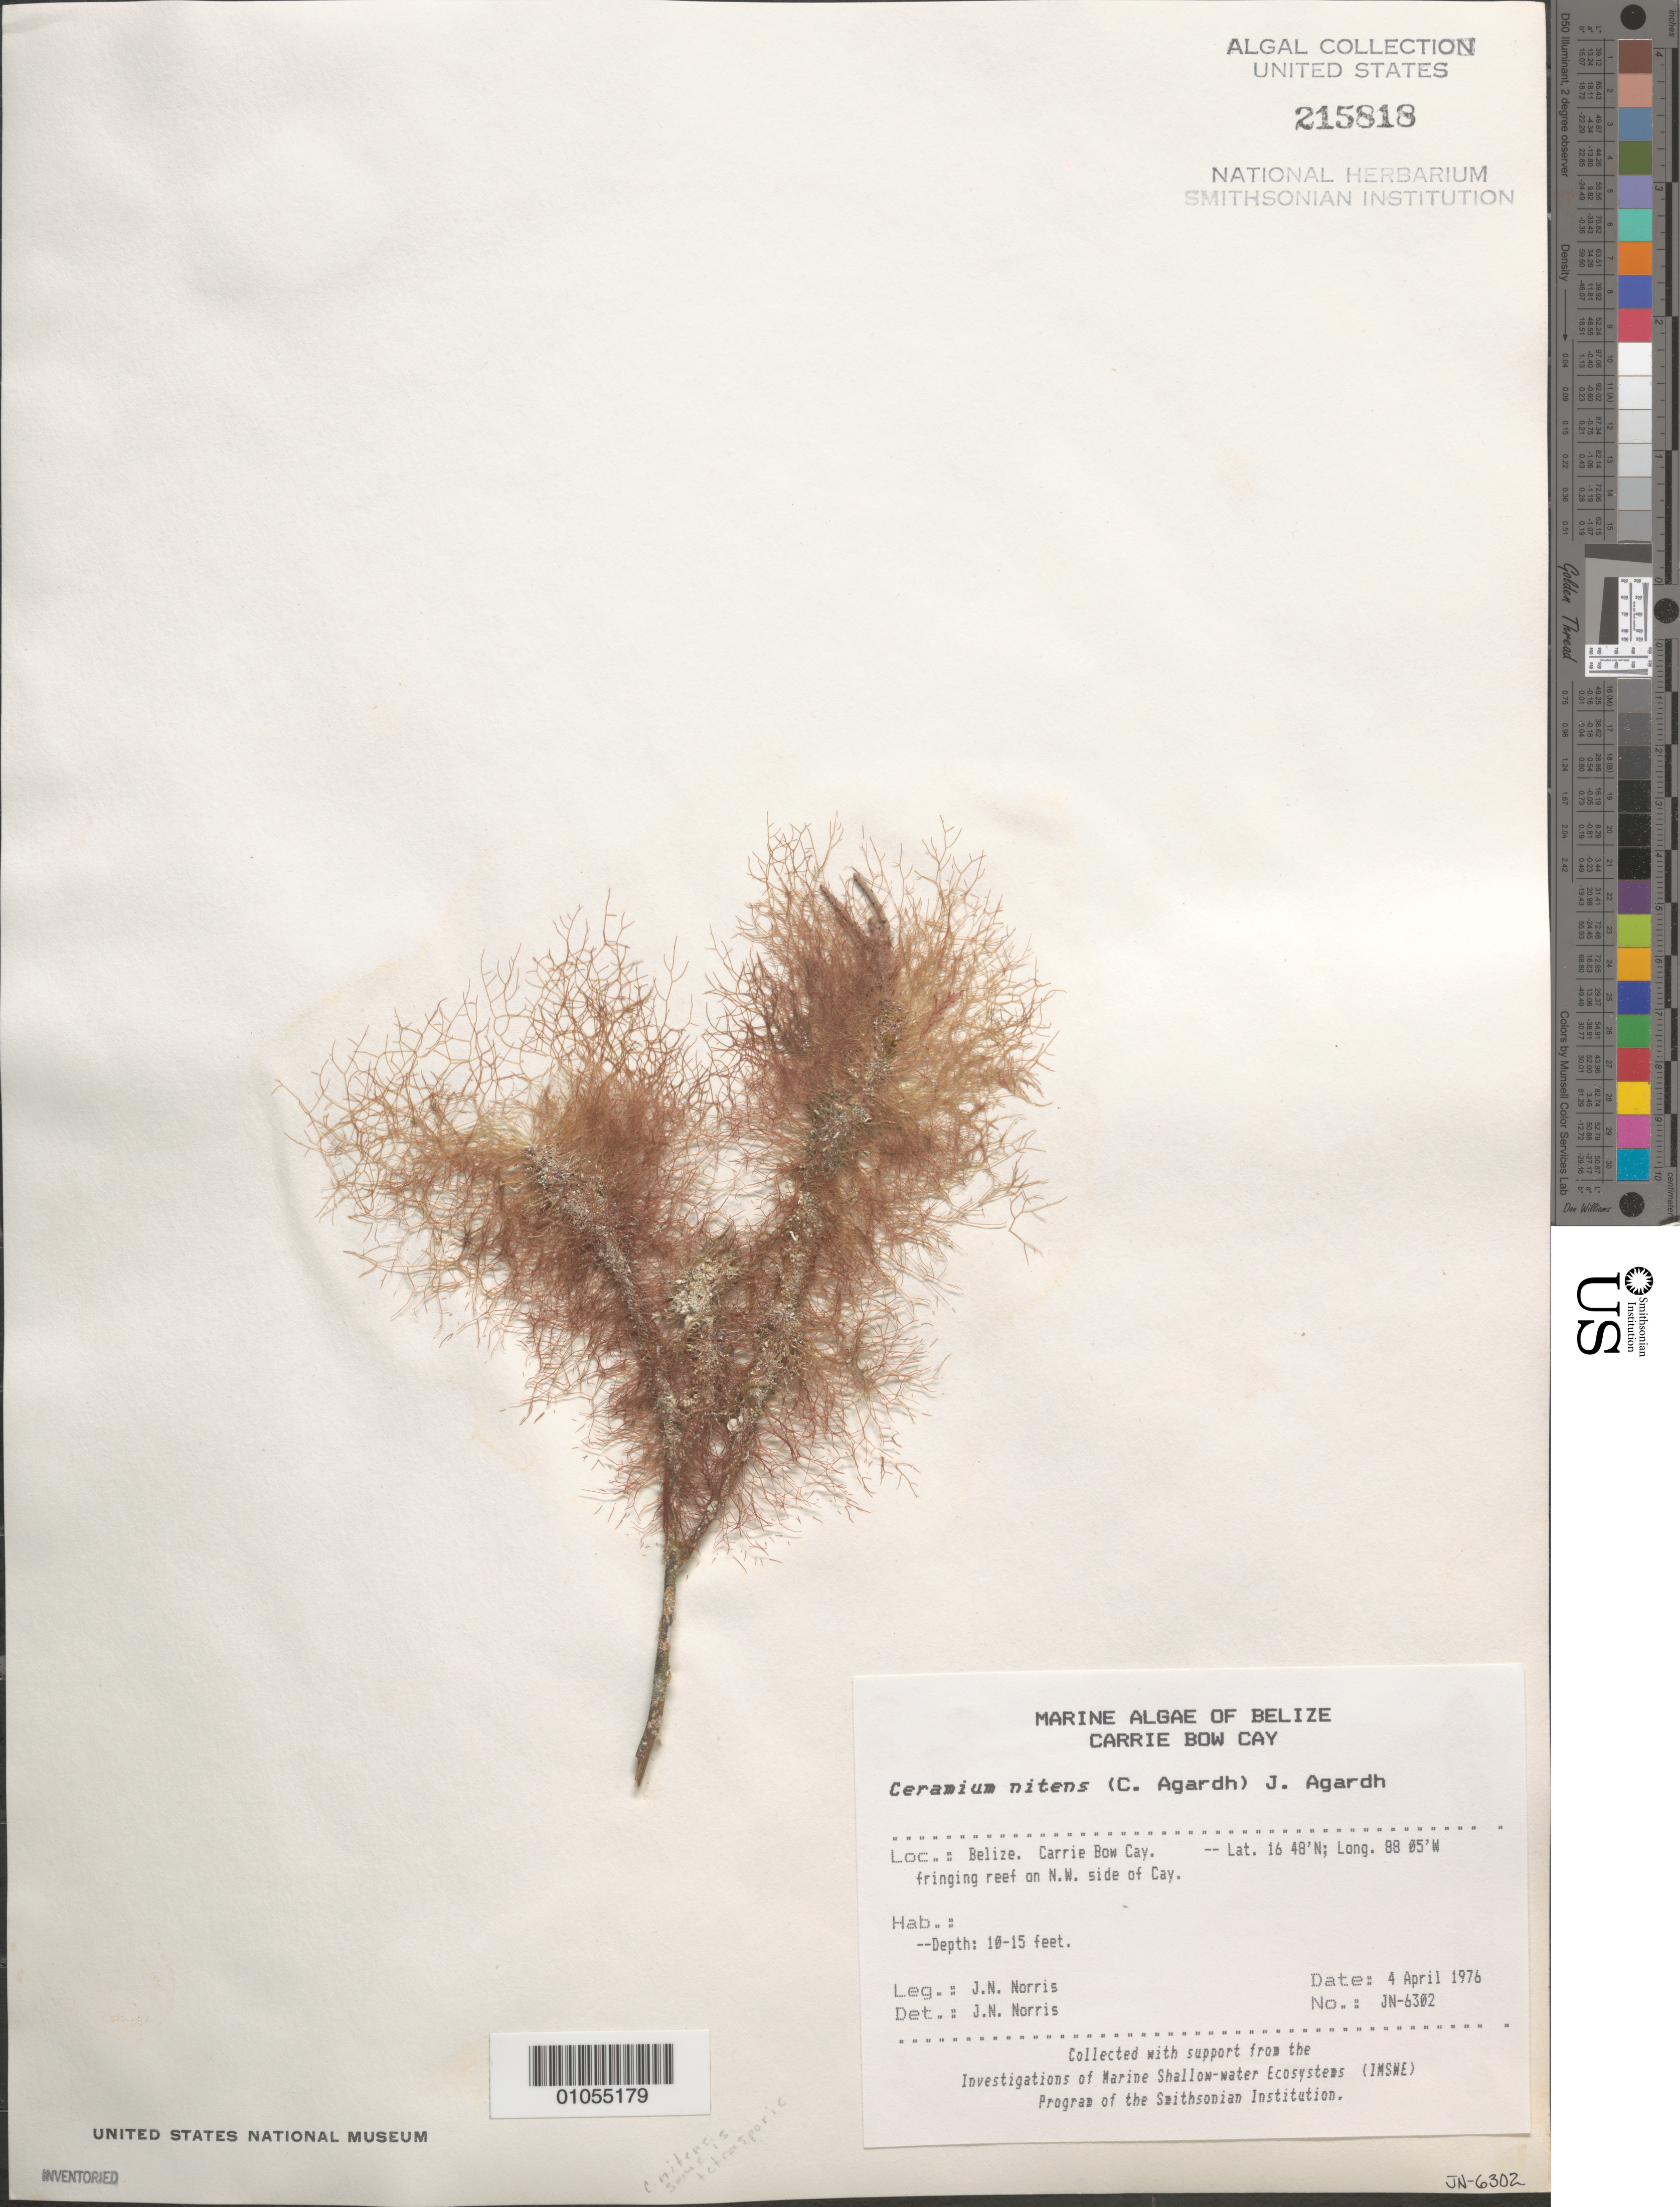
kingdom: Plantae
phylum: Rhodophyta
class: Florideophyceae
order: Ceramiales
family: Ceramiaceae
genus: Ceramium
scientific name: Ceramium nitens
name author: (C. Agardh) J. Agardh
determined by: Norris, James N.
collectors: J. N. Norris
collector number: JN-6302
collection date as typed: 04 Apr 1976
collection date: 1976-04-04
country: Belize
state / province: Stann Creek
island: Carrie Bow Cay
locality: Fringing reef on northwest side of cay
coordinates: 16 48'N, 88 05'W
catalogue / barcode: US 215818